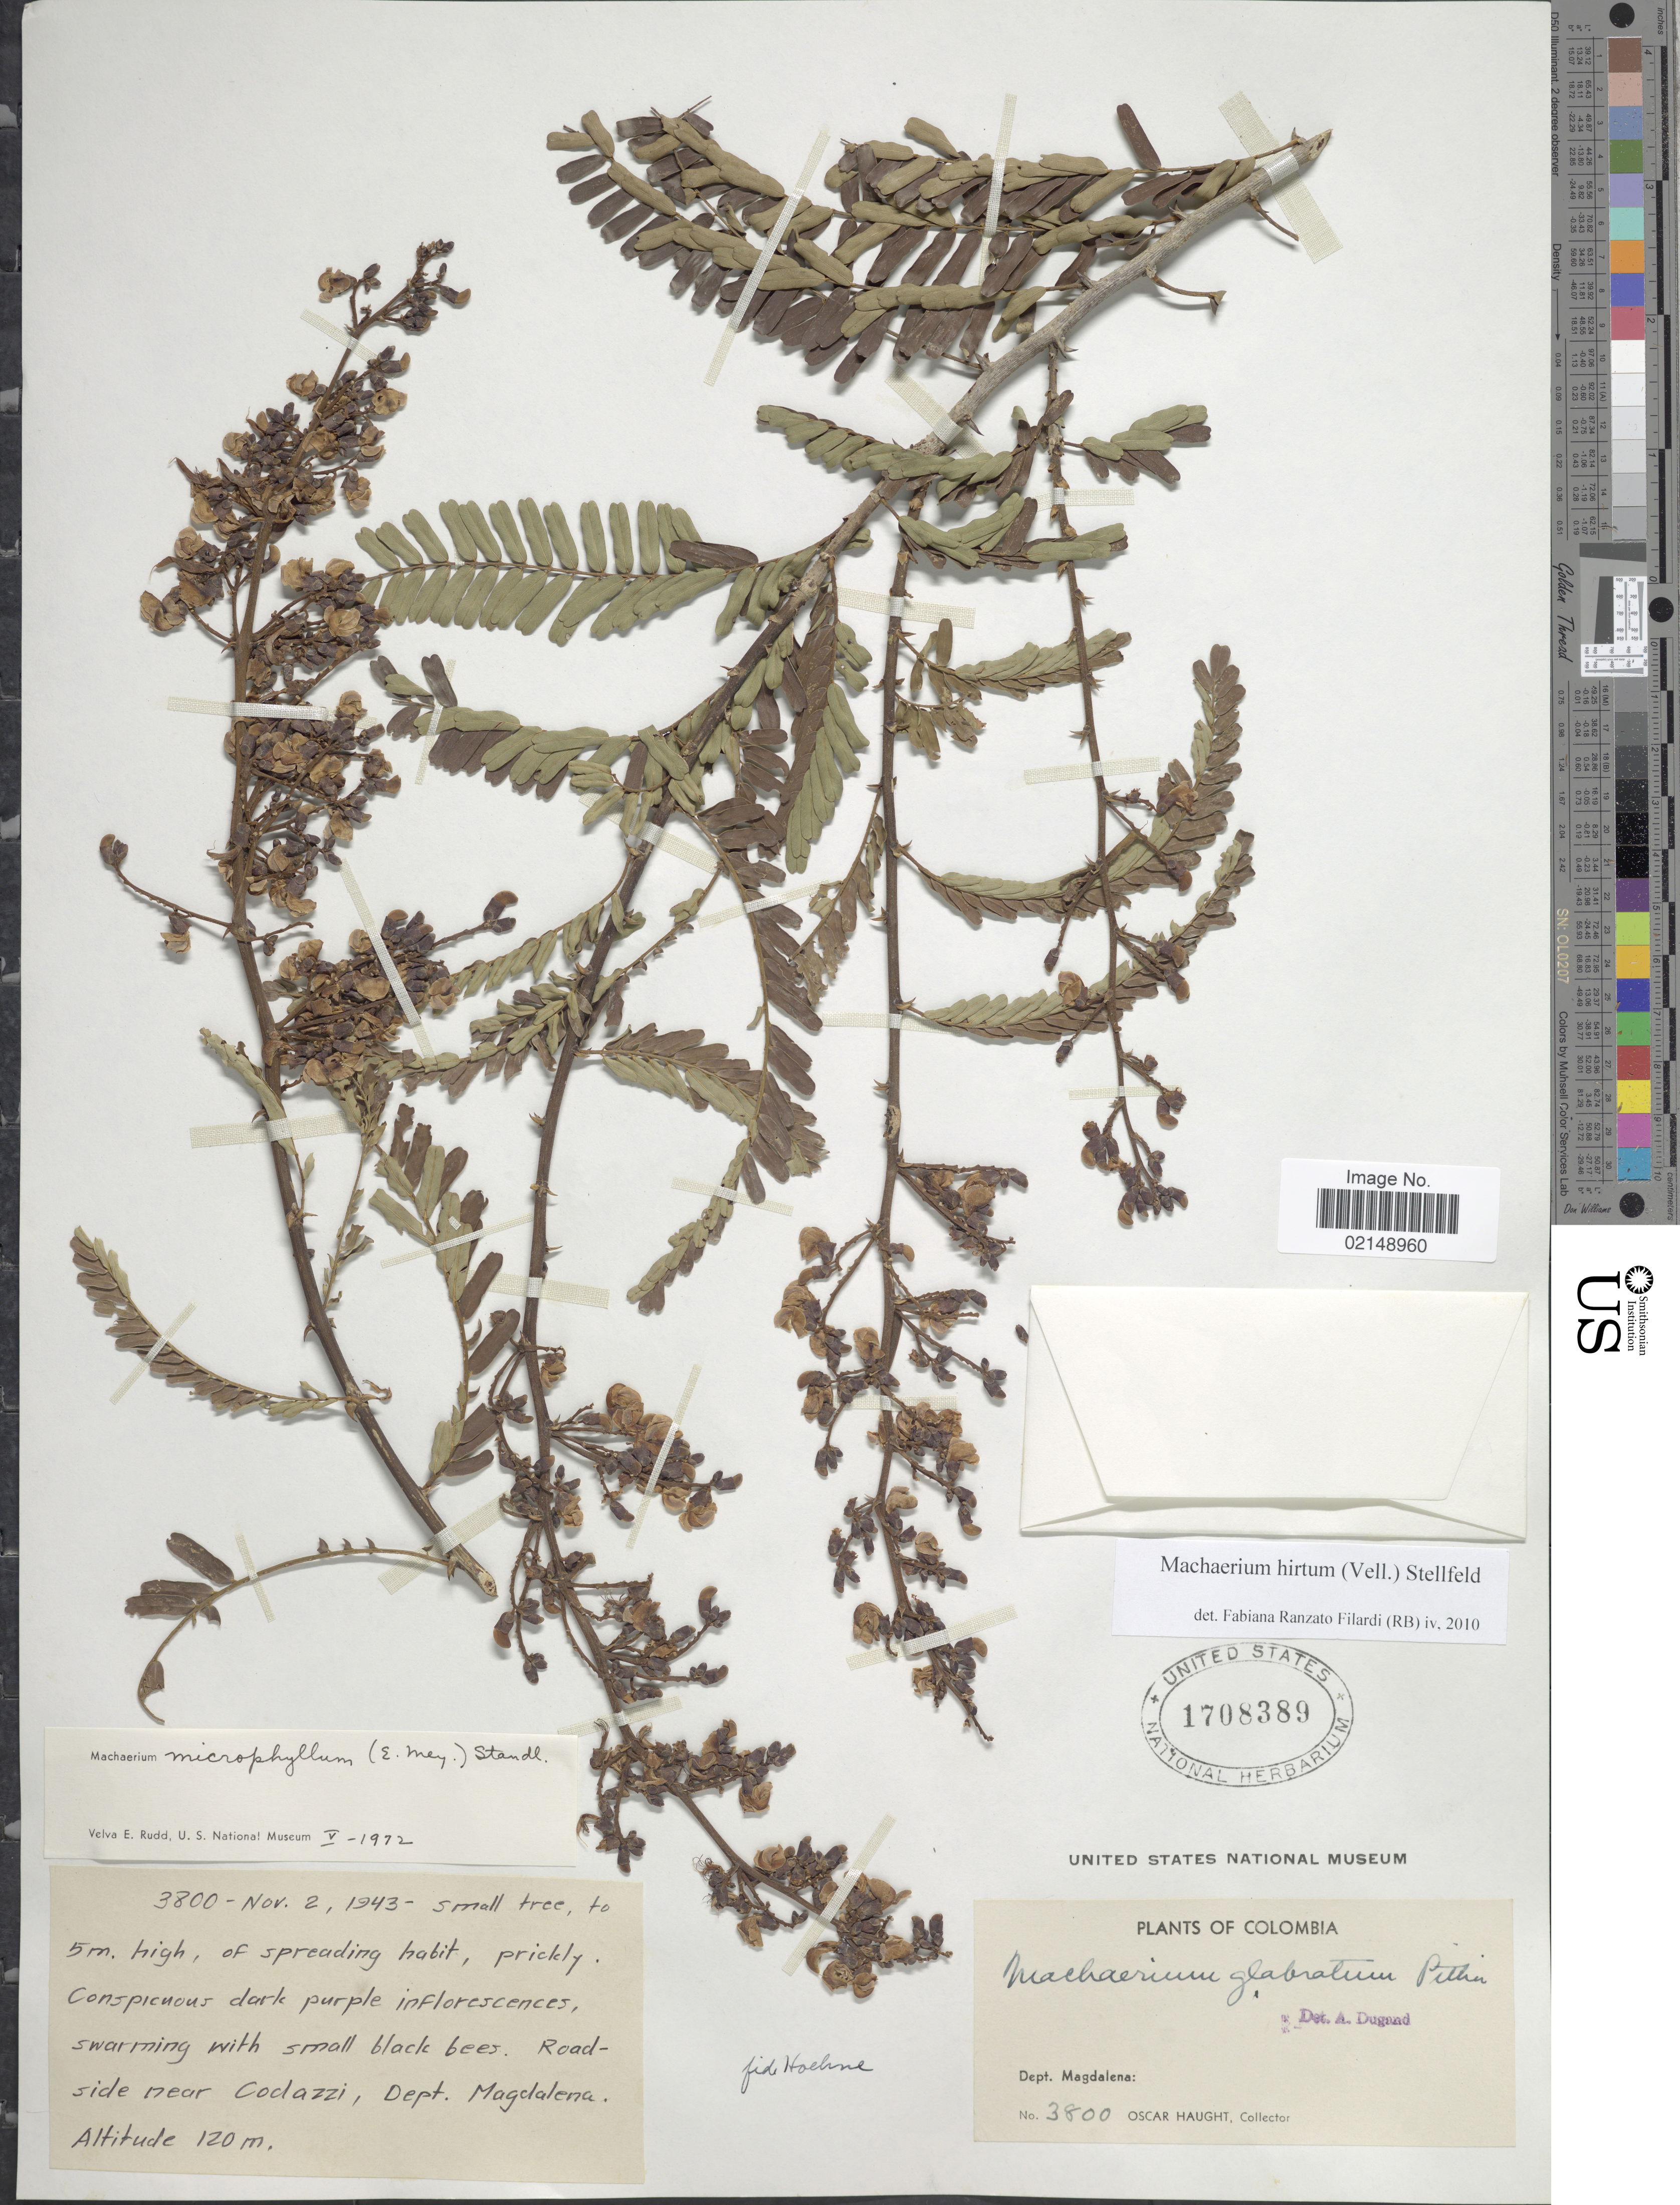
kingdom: Plantae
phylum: Tracheophyta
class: Magnoliopsida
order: Fabales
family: Fabaceae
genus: Machaerium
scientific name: Machaerium hirtum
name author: (Vell.) Stellfeld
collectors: O. Haught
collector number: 3800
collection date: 1943-11-02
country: Colombia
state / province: Magdalena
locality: Roadside near Codazzi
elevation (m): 120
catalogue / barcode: US 1708389